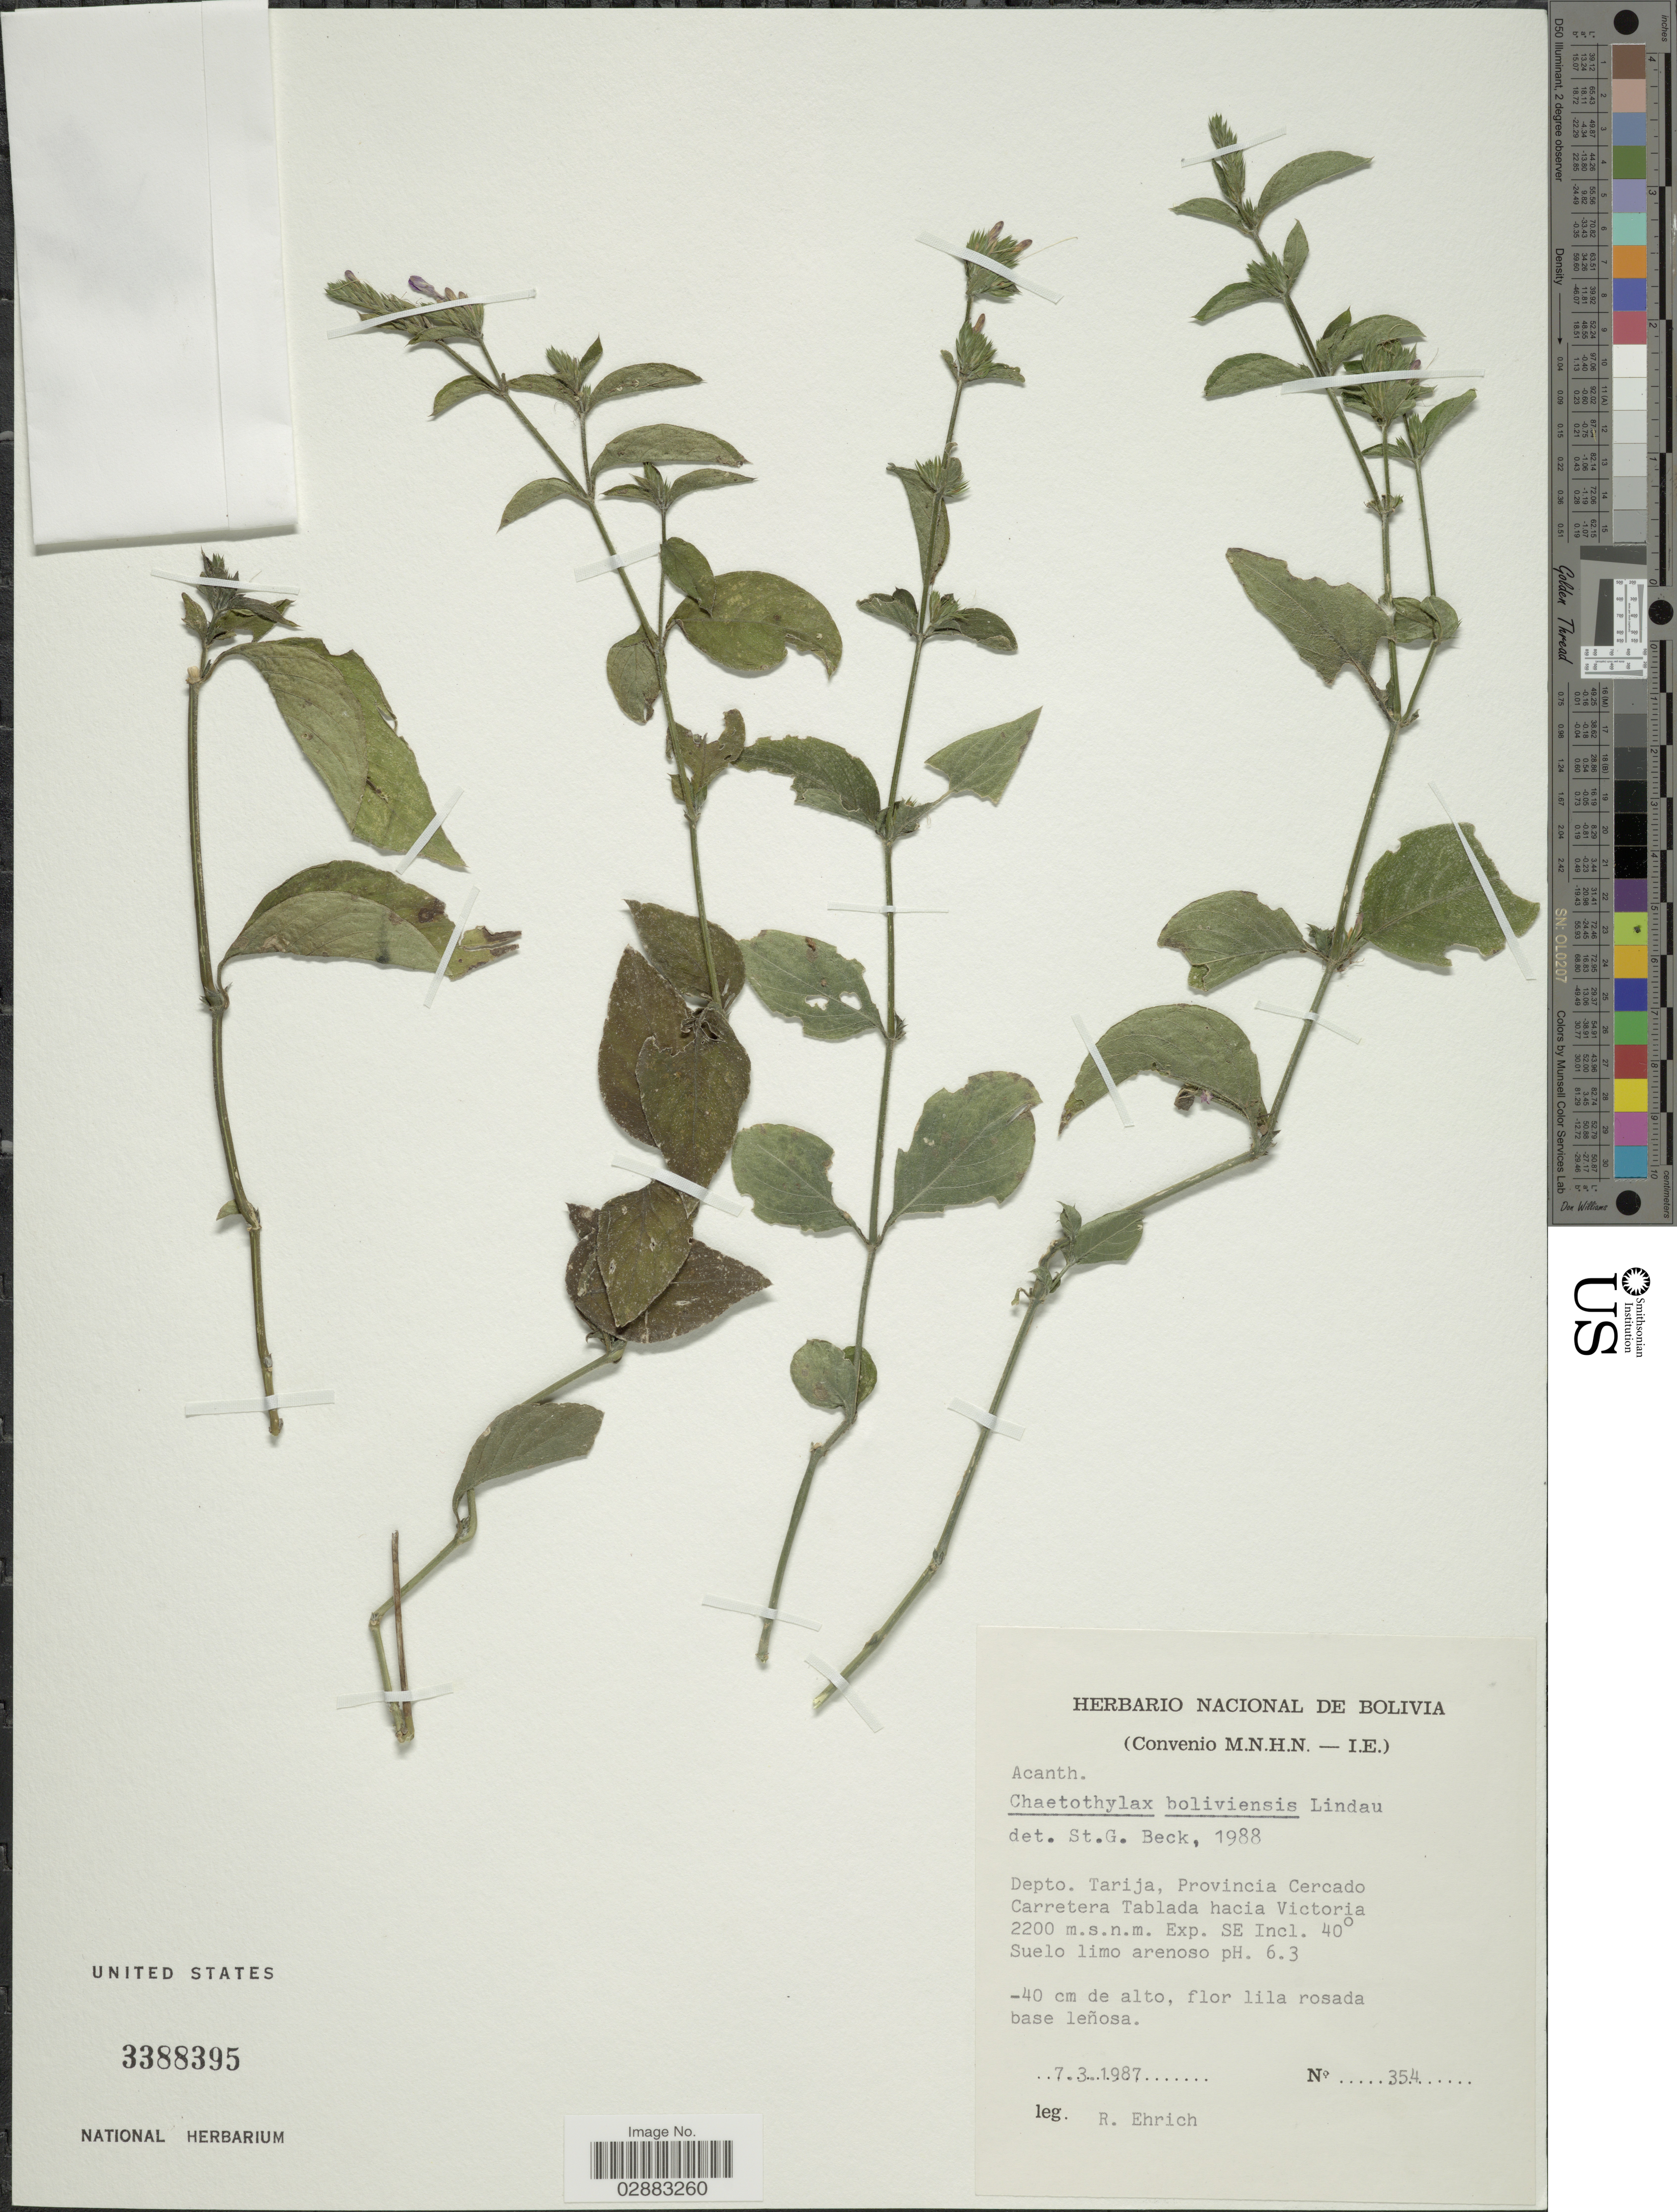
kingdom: Plantae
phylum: Tracheophyta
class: Magnoliopsida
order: Lamiales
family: Acanthaceae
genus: Justicia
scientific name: Justicia goudotii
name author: V.A.W. Graham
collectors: R. Ehrich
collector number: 354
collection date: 1987-03-07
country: Bolivia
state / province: Tarija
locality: Depto. Tarija, Provincia Cercado. Carretera Tablada hacia Victoria.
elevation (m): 2200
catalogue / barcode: US 3388395